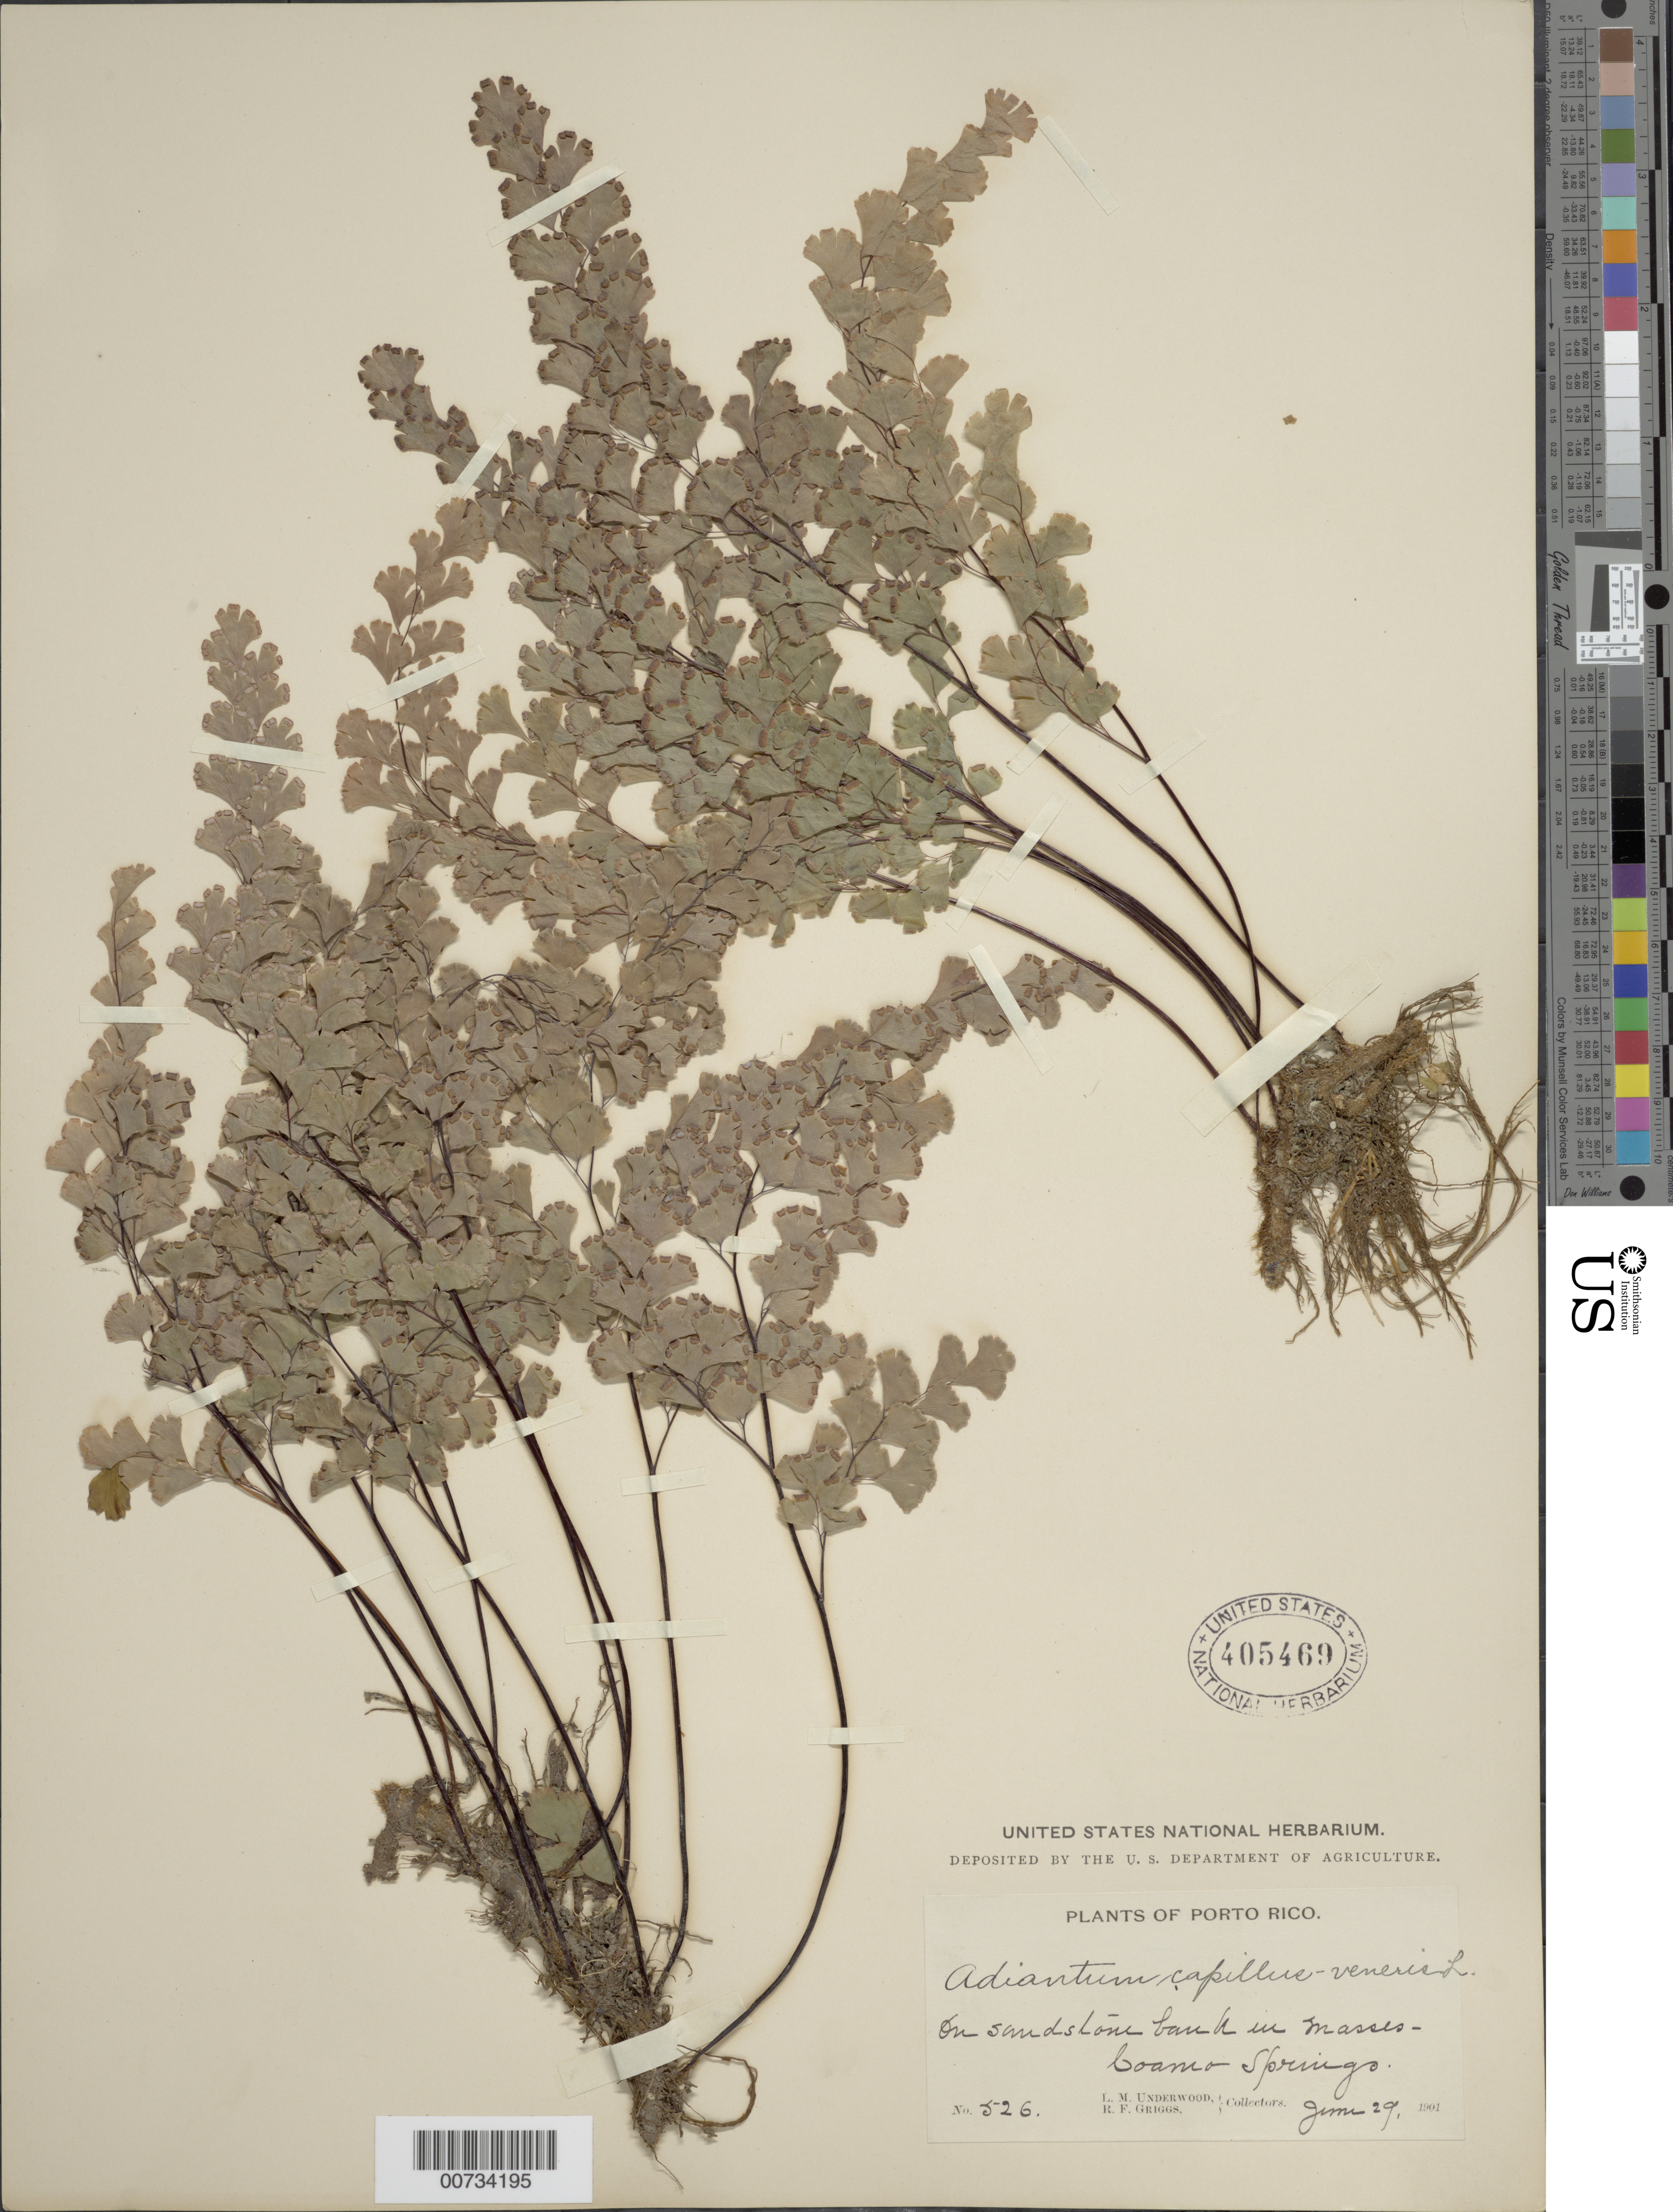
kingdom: Plantae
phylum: Tracheophyta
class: Polypodiopsida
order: Polypodiales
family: Pteridaceae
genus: Adiantum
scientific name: Adiantum capillus-veneris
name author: L.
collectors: L. M. Underwood & R. F. Griggs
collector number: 526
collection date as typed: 29 Jun 1901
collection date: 1901-06-29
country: Puerto Rico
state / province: Coamo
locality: Coamo Springs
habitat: On sandstone bank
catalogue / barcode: US 405469